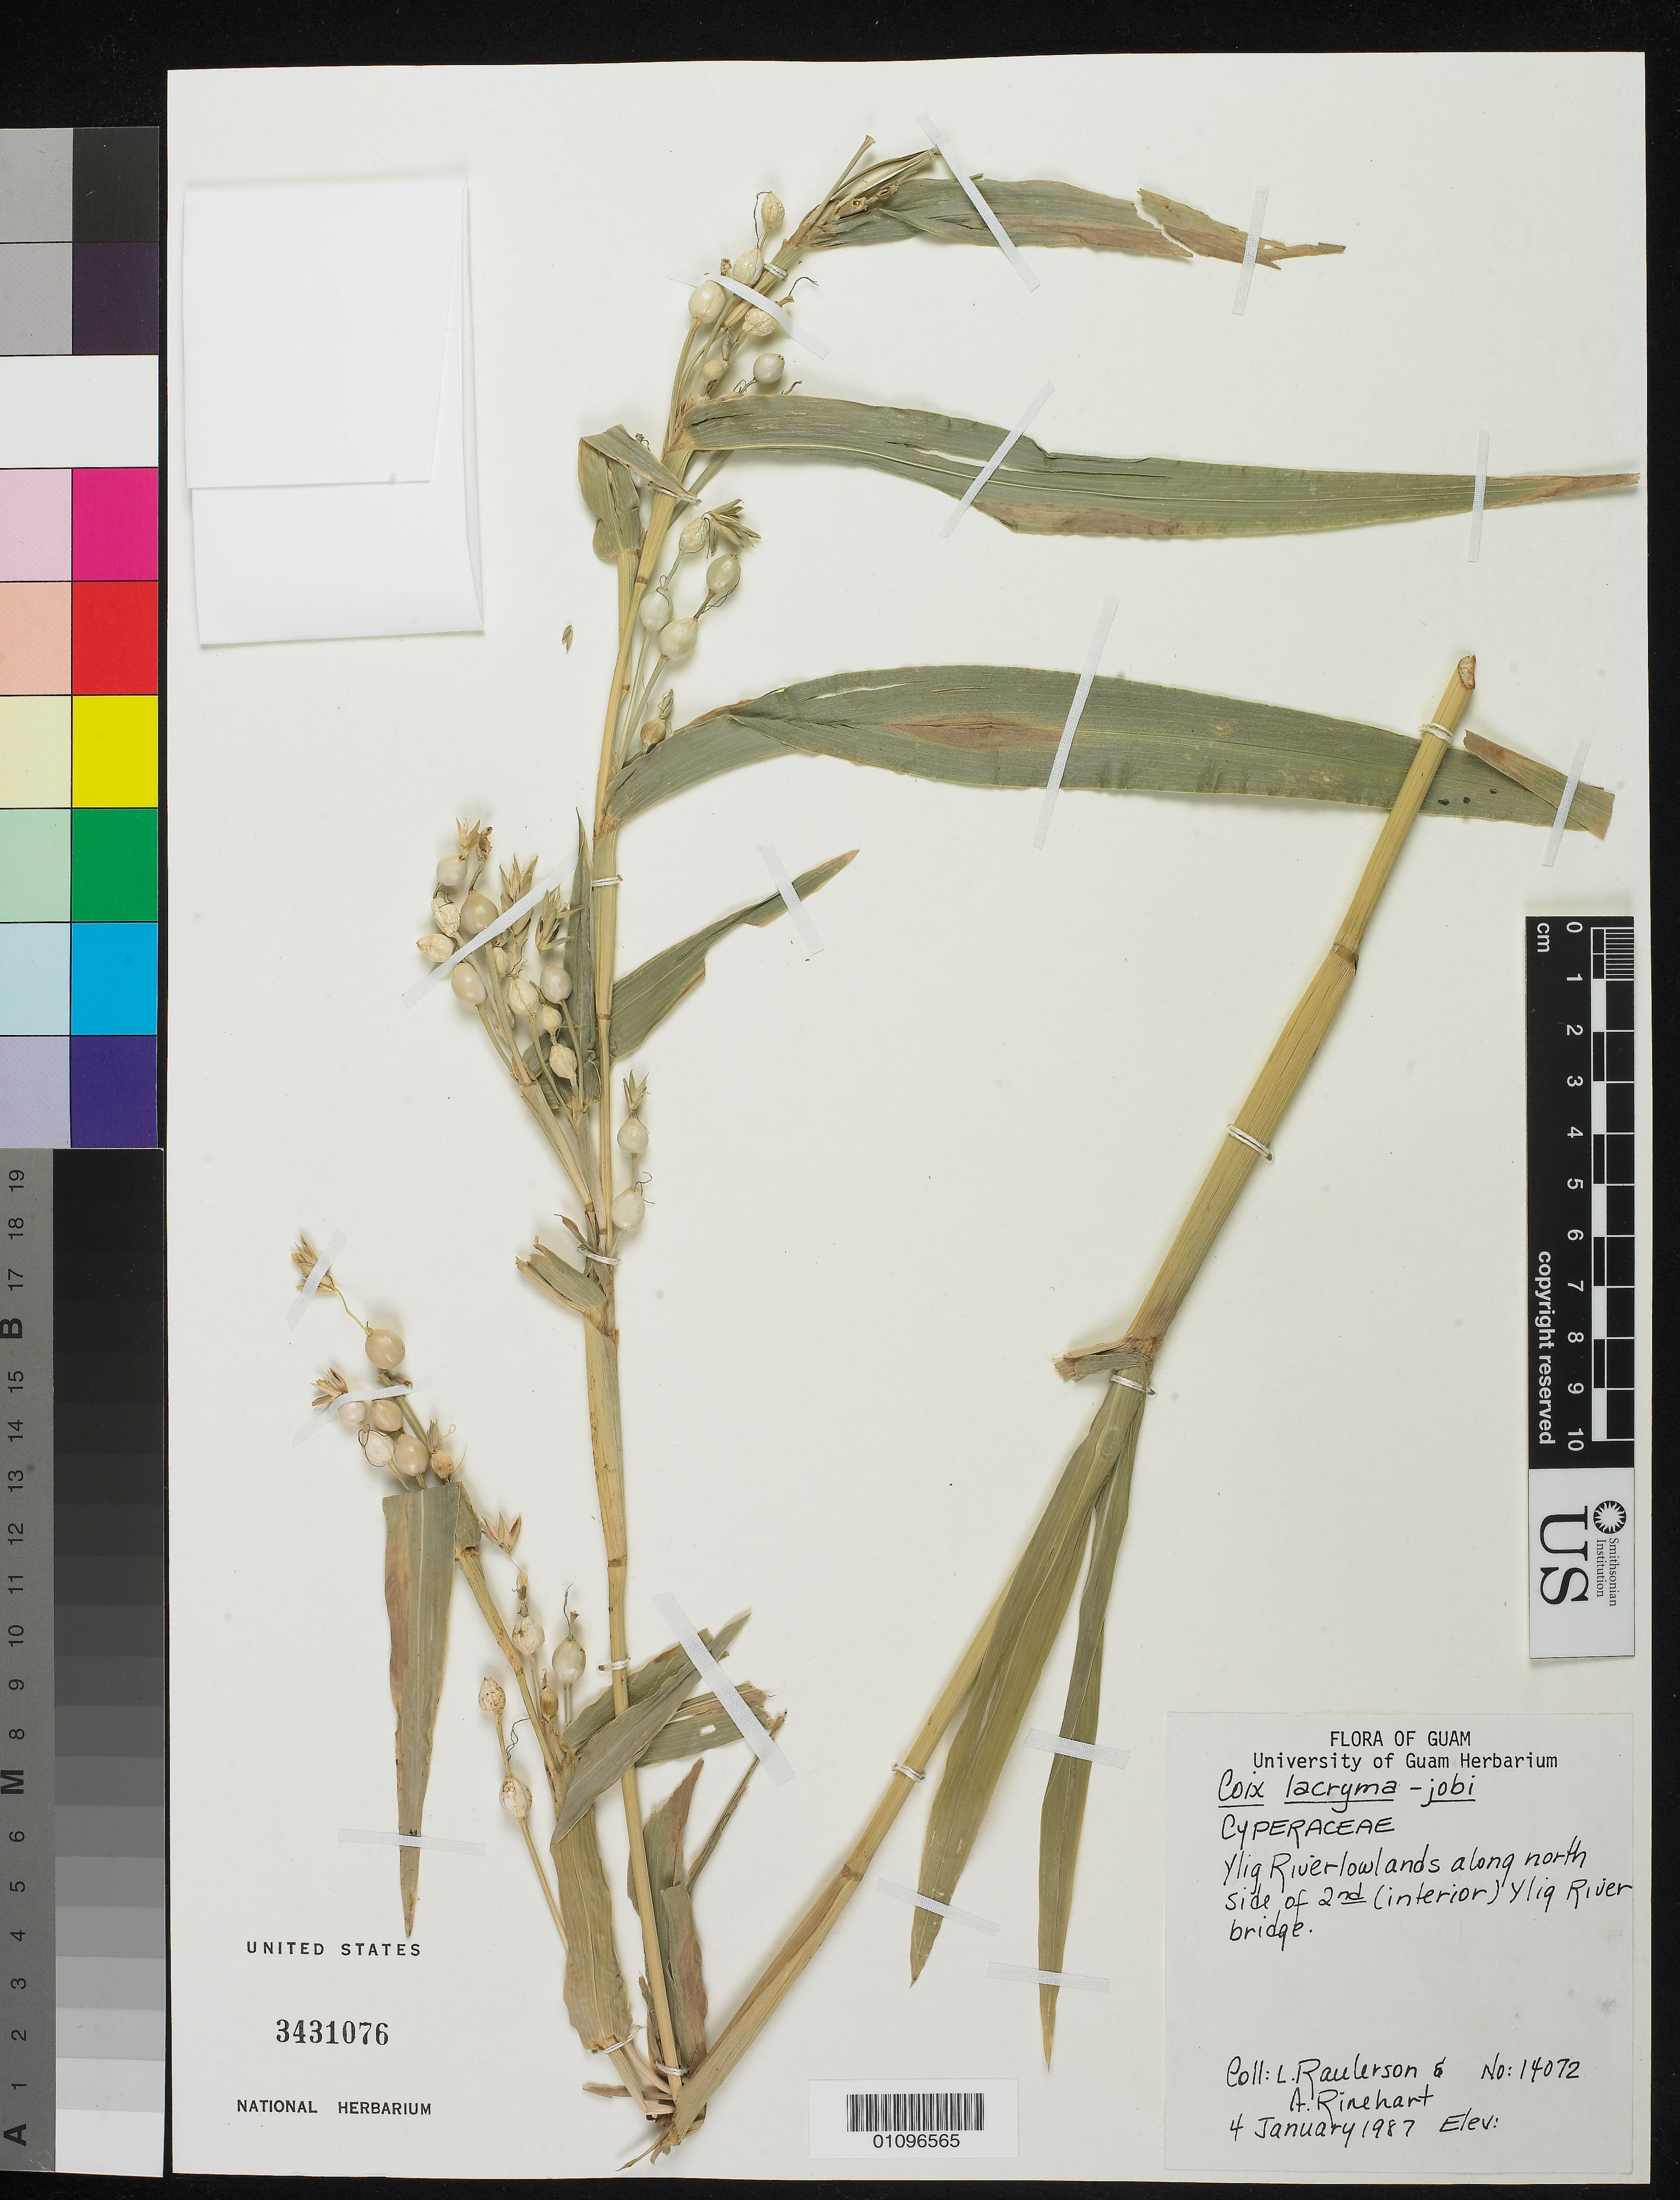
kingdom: Plantae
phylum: Tracheophyta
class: Liliopsida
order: Poales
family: Poaceae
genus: Coix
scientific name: Coix lacryma-jobi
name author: L.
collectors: L. Raulerson & A. Rinehart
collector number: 14072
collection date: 1987-01-04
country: Guam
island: Guam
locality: Ylig River lowlands along side of 2nd (interior) Ylig River bridge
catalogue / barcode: US 3431076